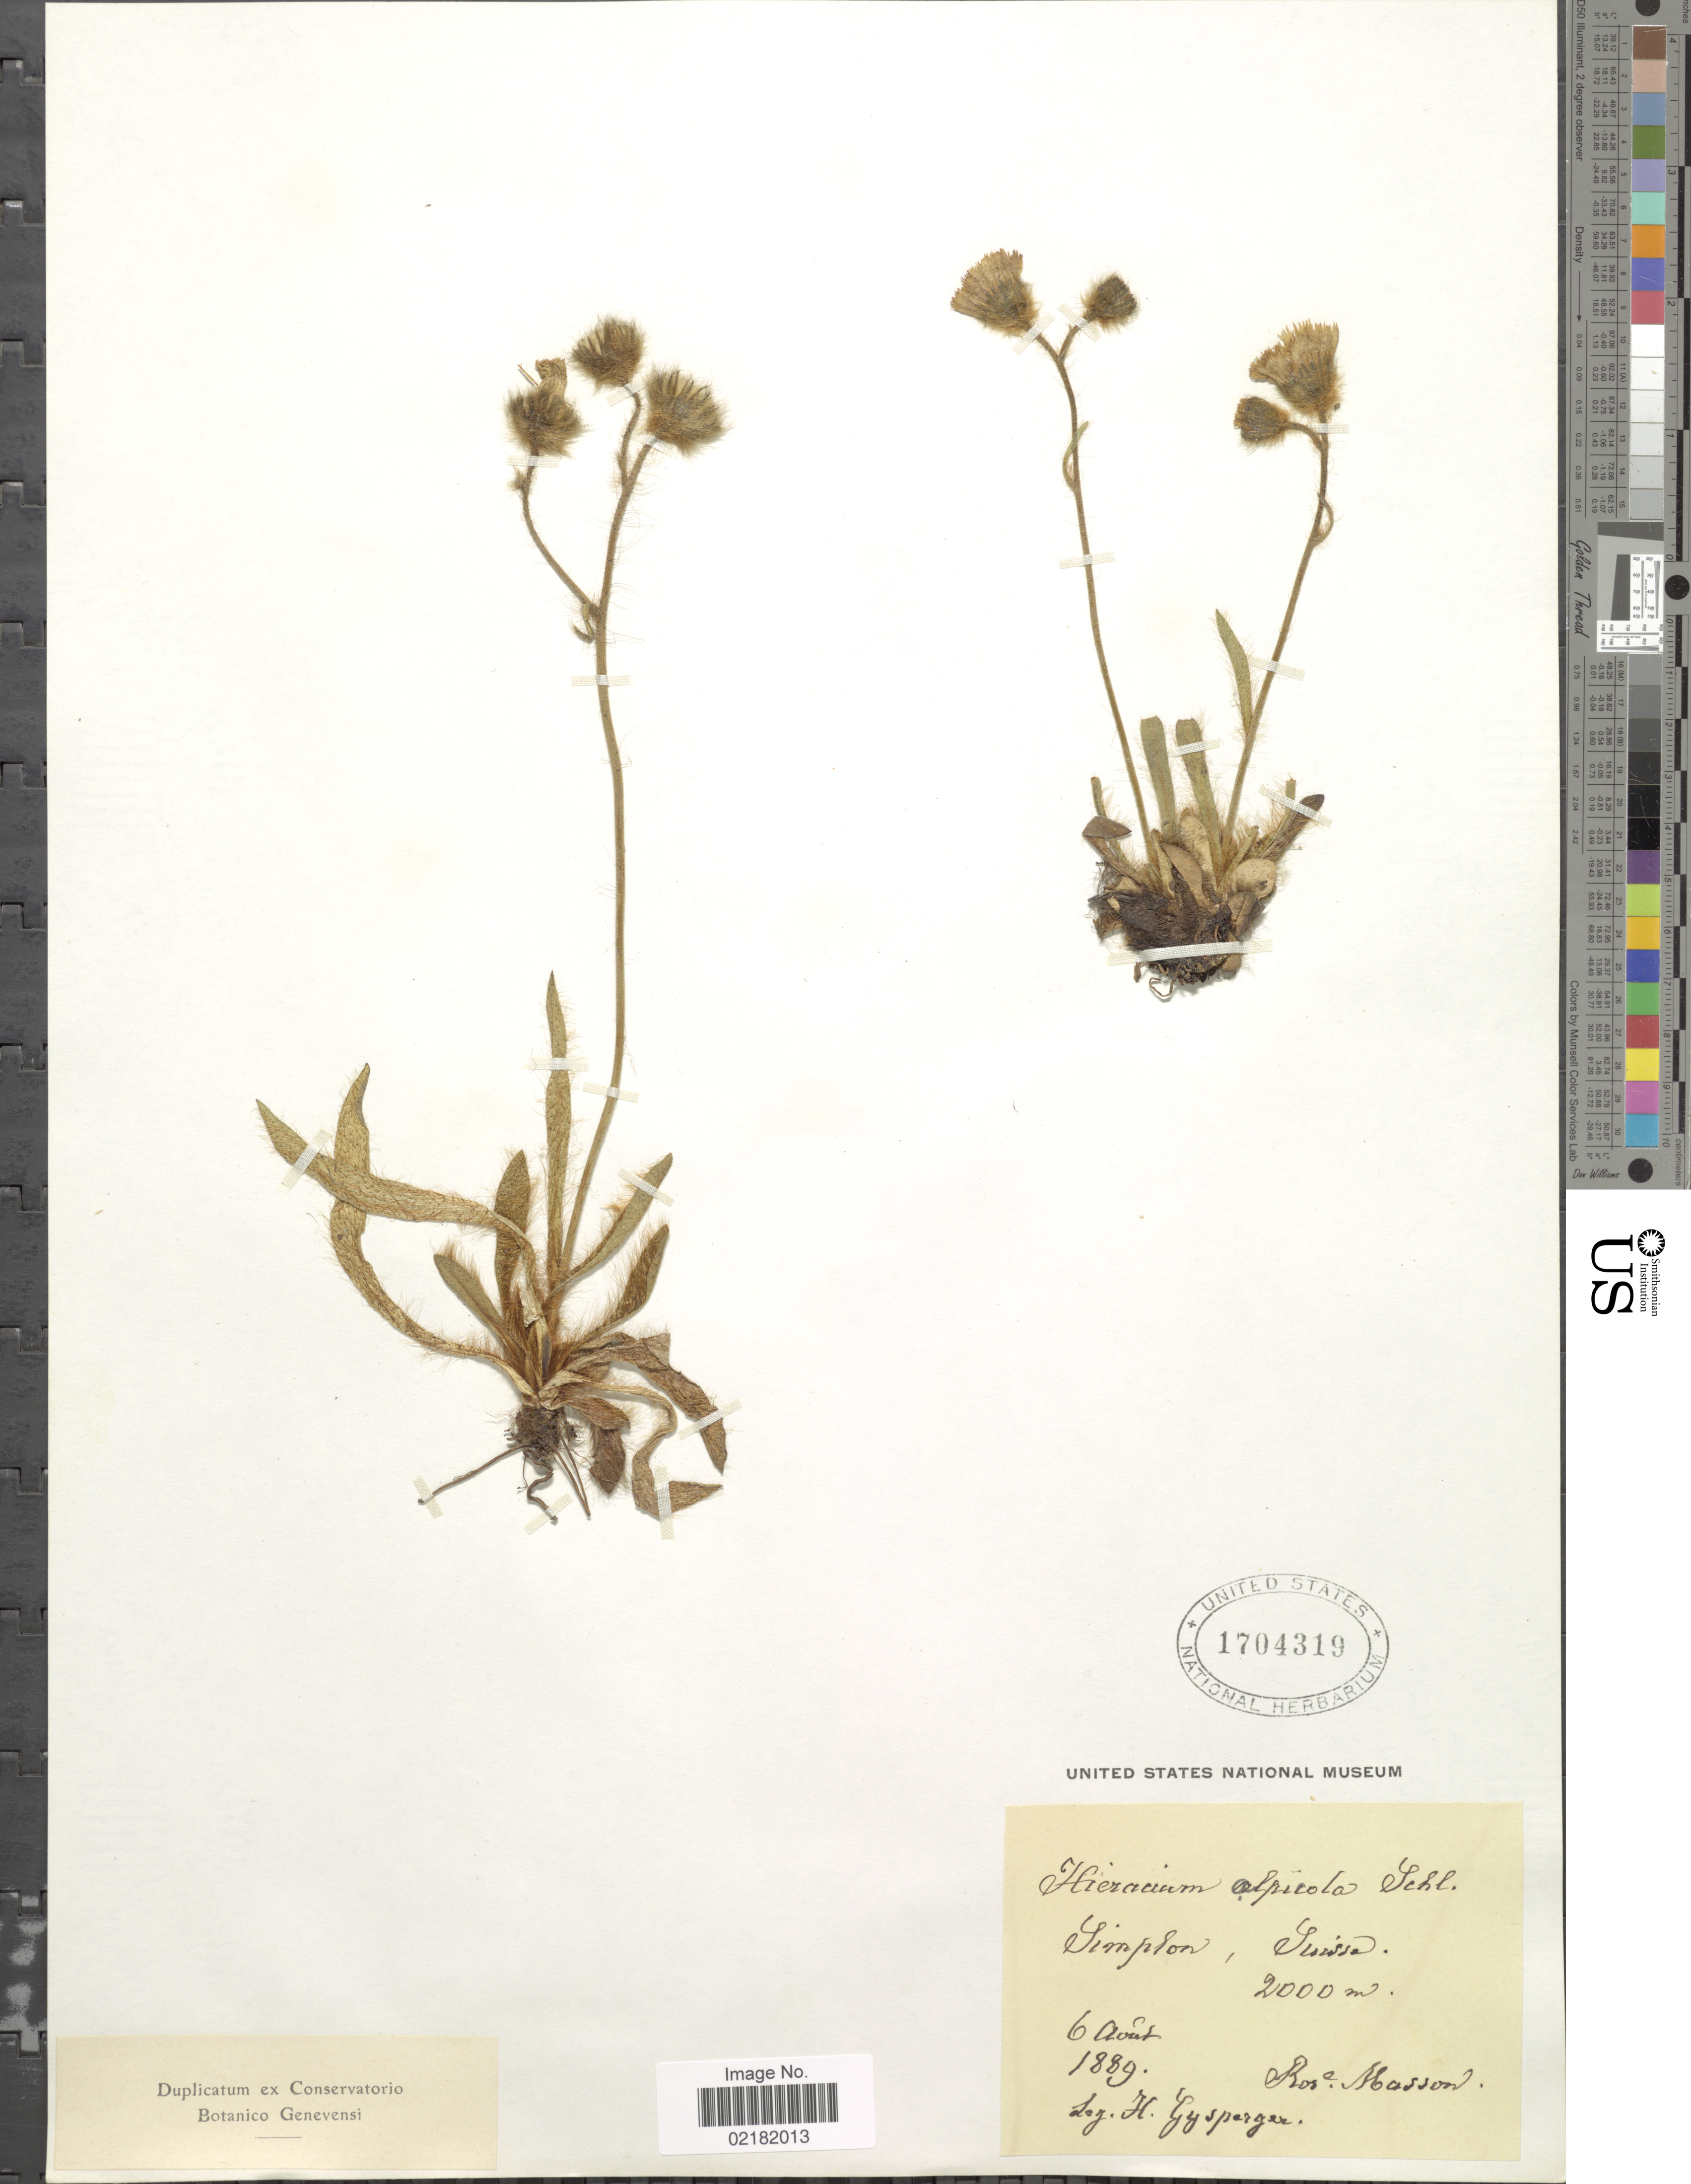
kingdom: Plantae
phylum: Tracheophyta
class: Magnoliopsida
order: Asterales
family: Asteraceae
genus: Hieracium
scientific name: Hieracium alpicola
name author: Steud. & Hochst.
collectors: H. Gysperger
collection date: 1889-08-06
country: Switzerland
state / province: Valais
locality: Simplon, Suisse.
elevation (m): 2000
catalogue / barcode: US 1704319